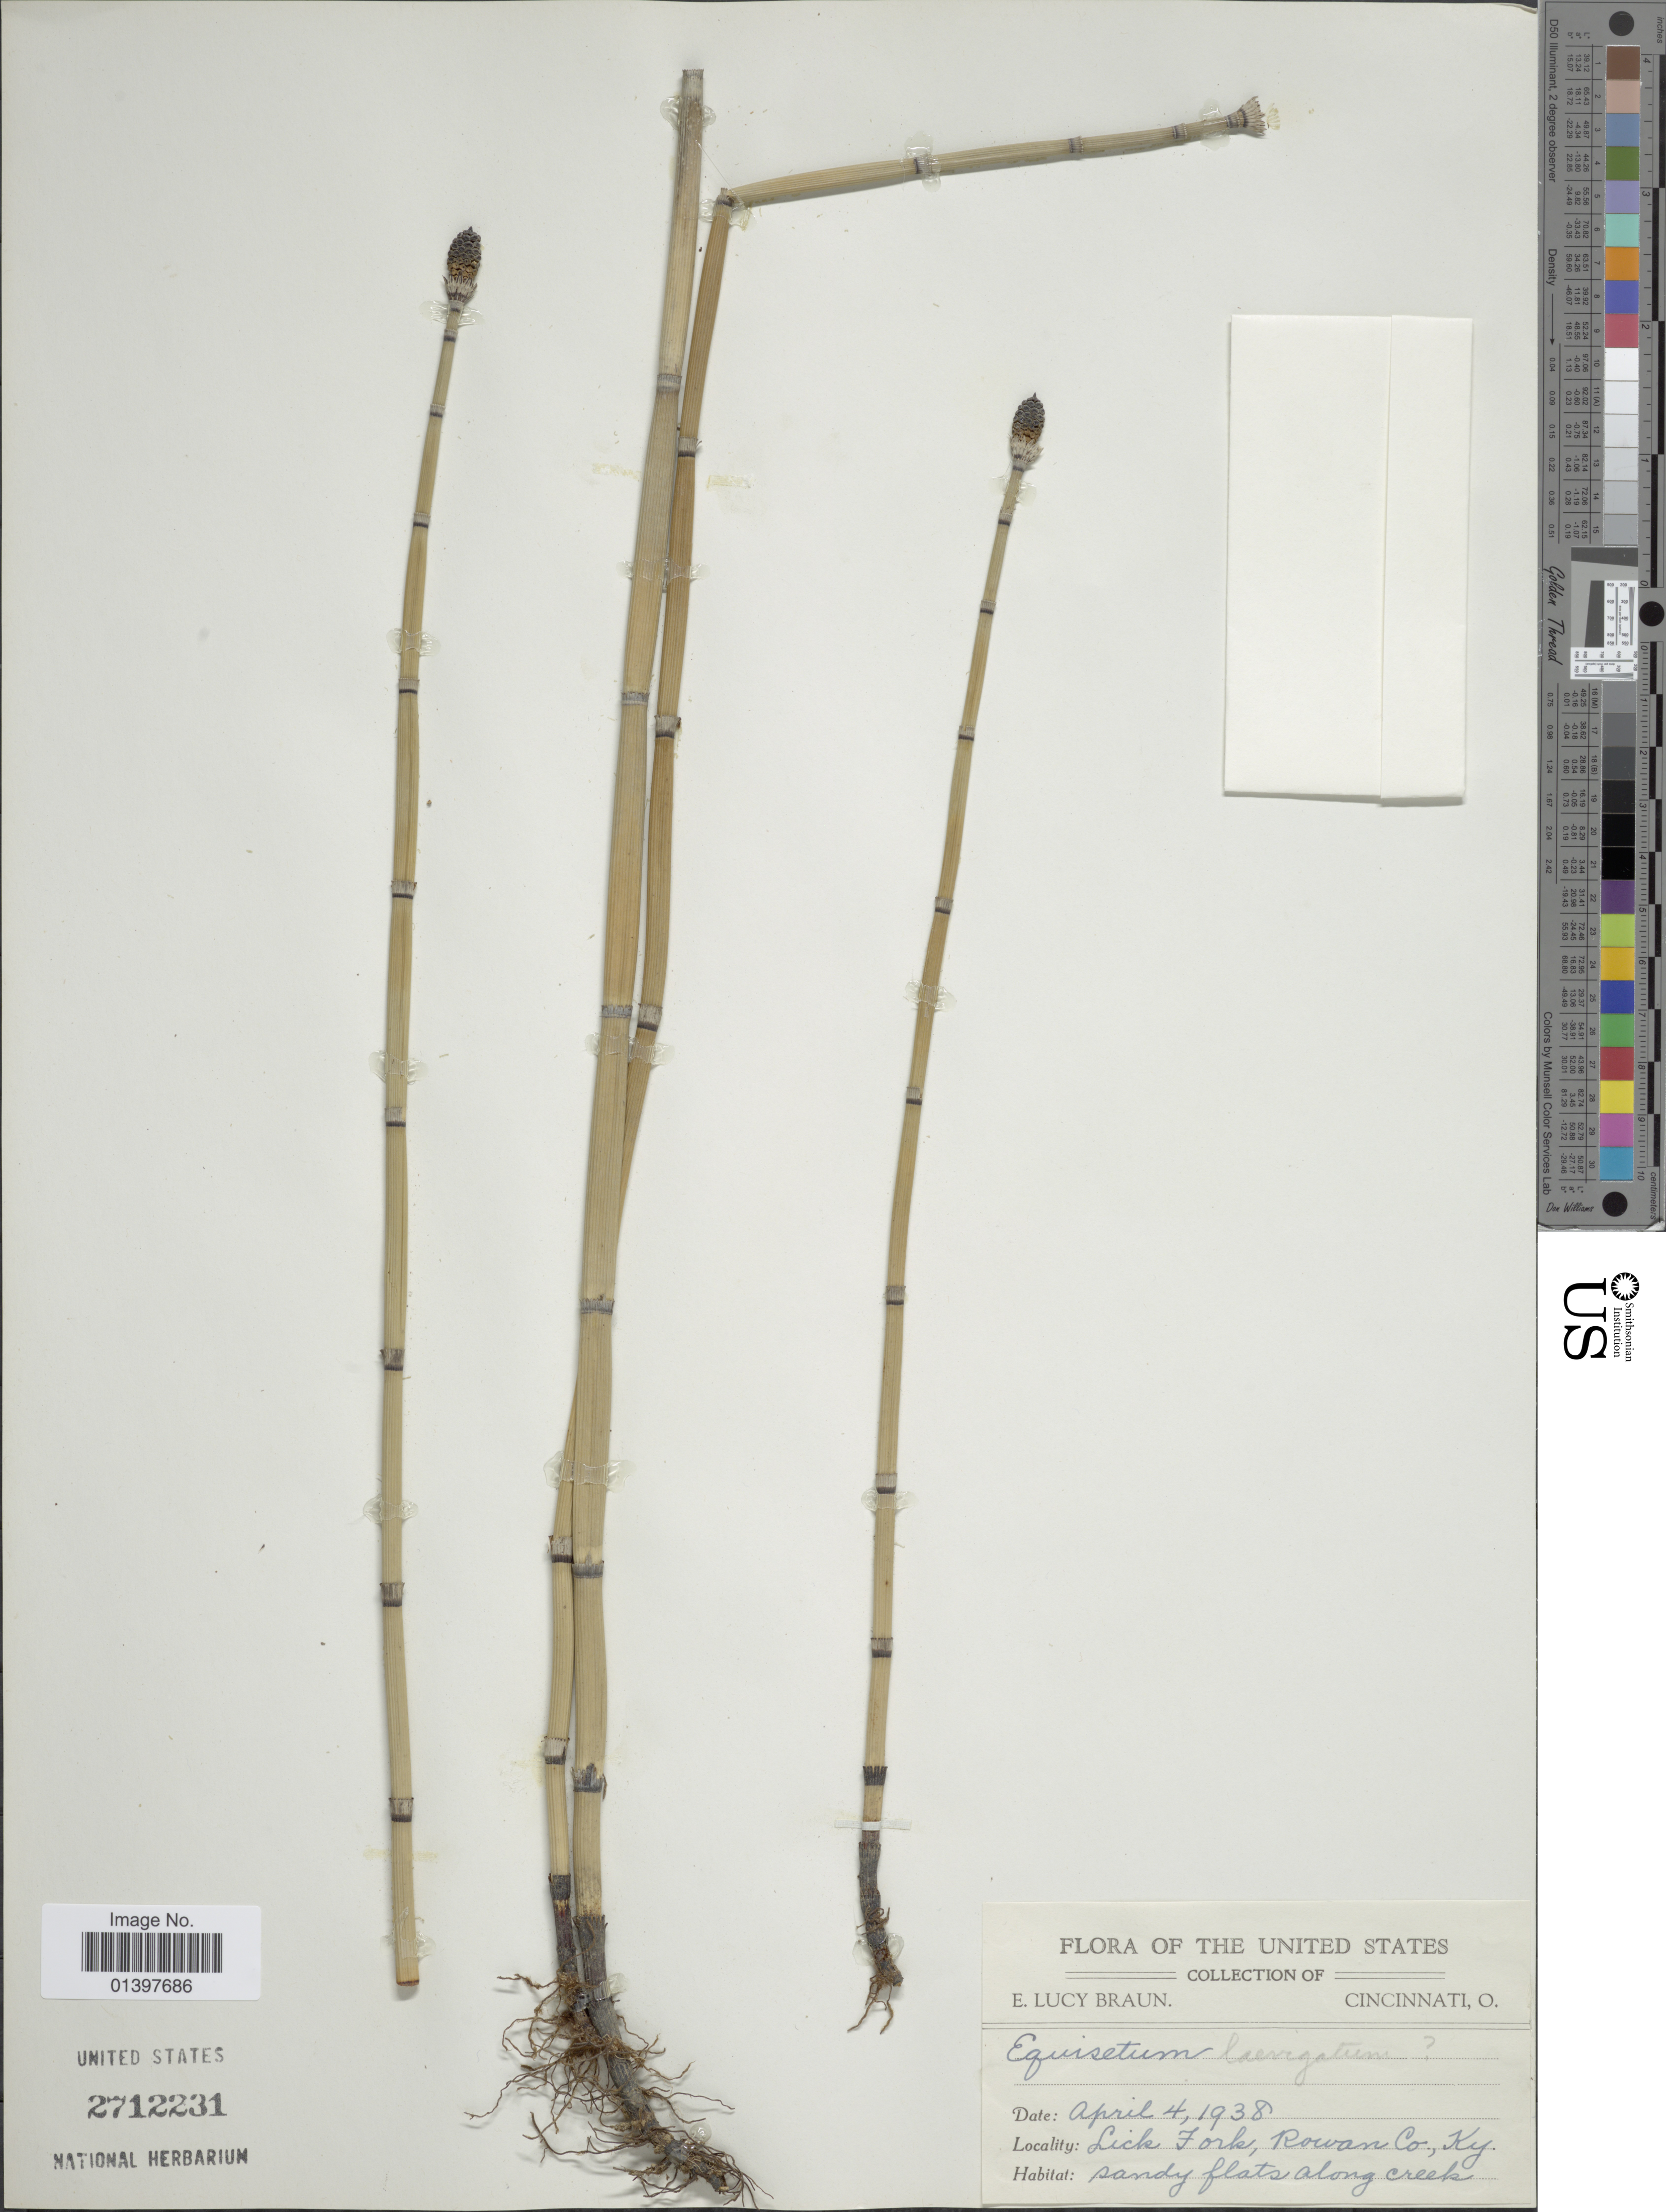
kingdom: Plantae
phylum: Tracheophyta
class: Polypodiopsida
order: Equisetales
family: Equisetaceae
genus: Equisetum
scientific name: Equisetum sp.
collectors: E. L. Braun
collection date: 1938-04-04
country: United States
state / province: Kentucky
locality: Lick Fork, Rowan Co., Ky, Cincinnati, O.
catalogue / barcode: US 2712231